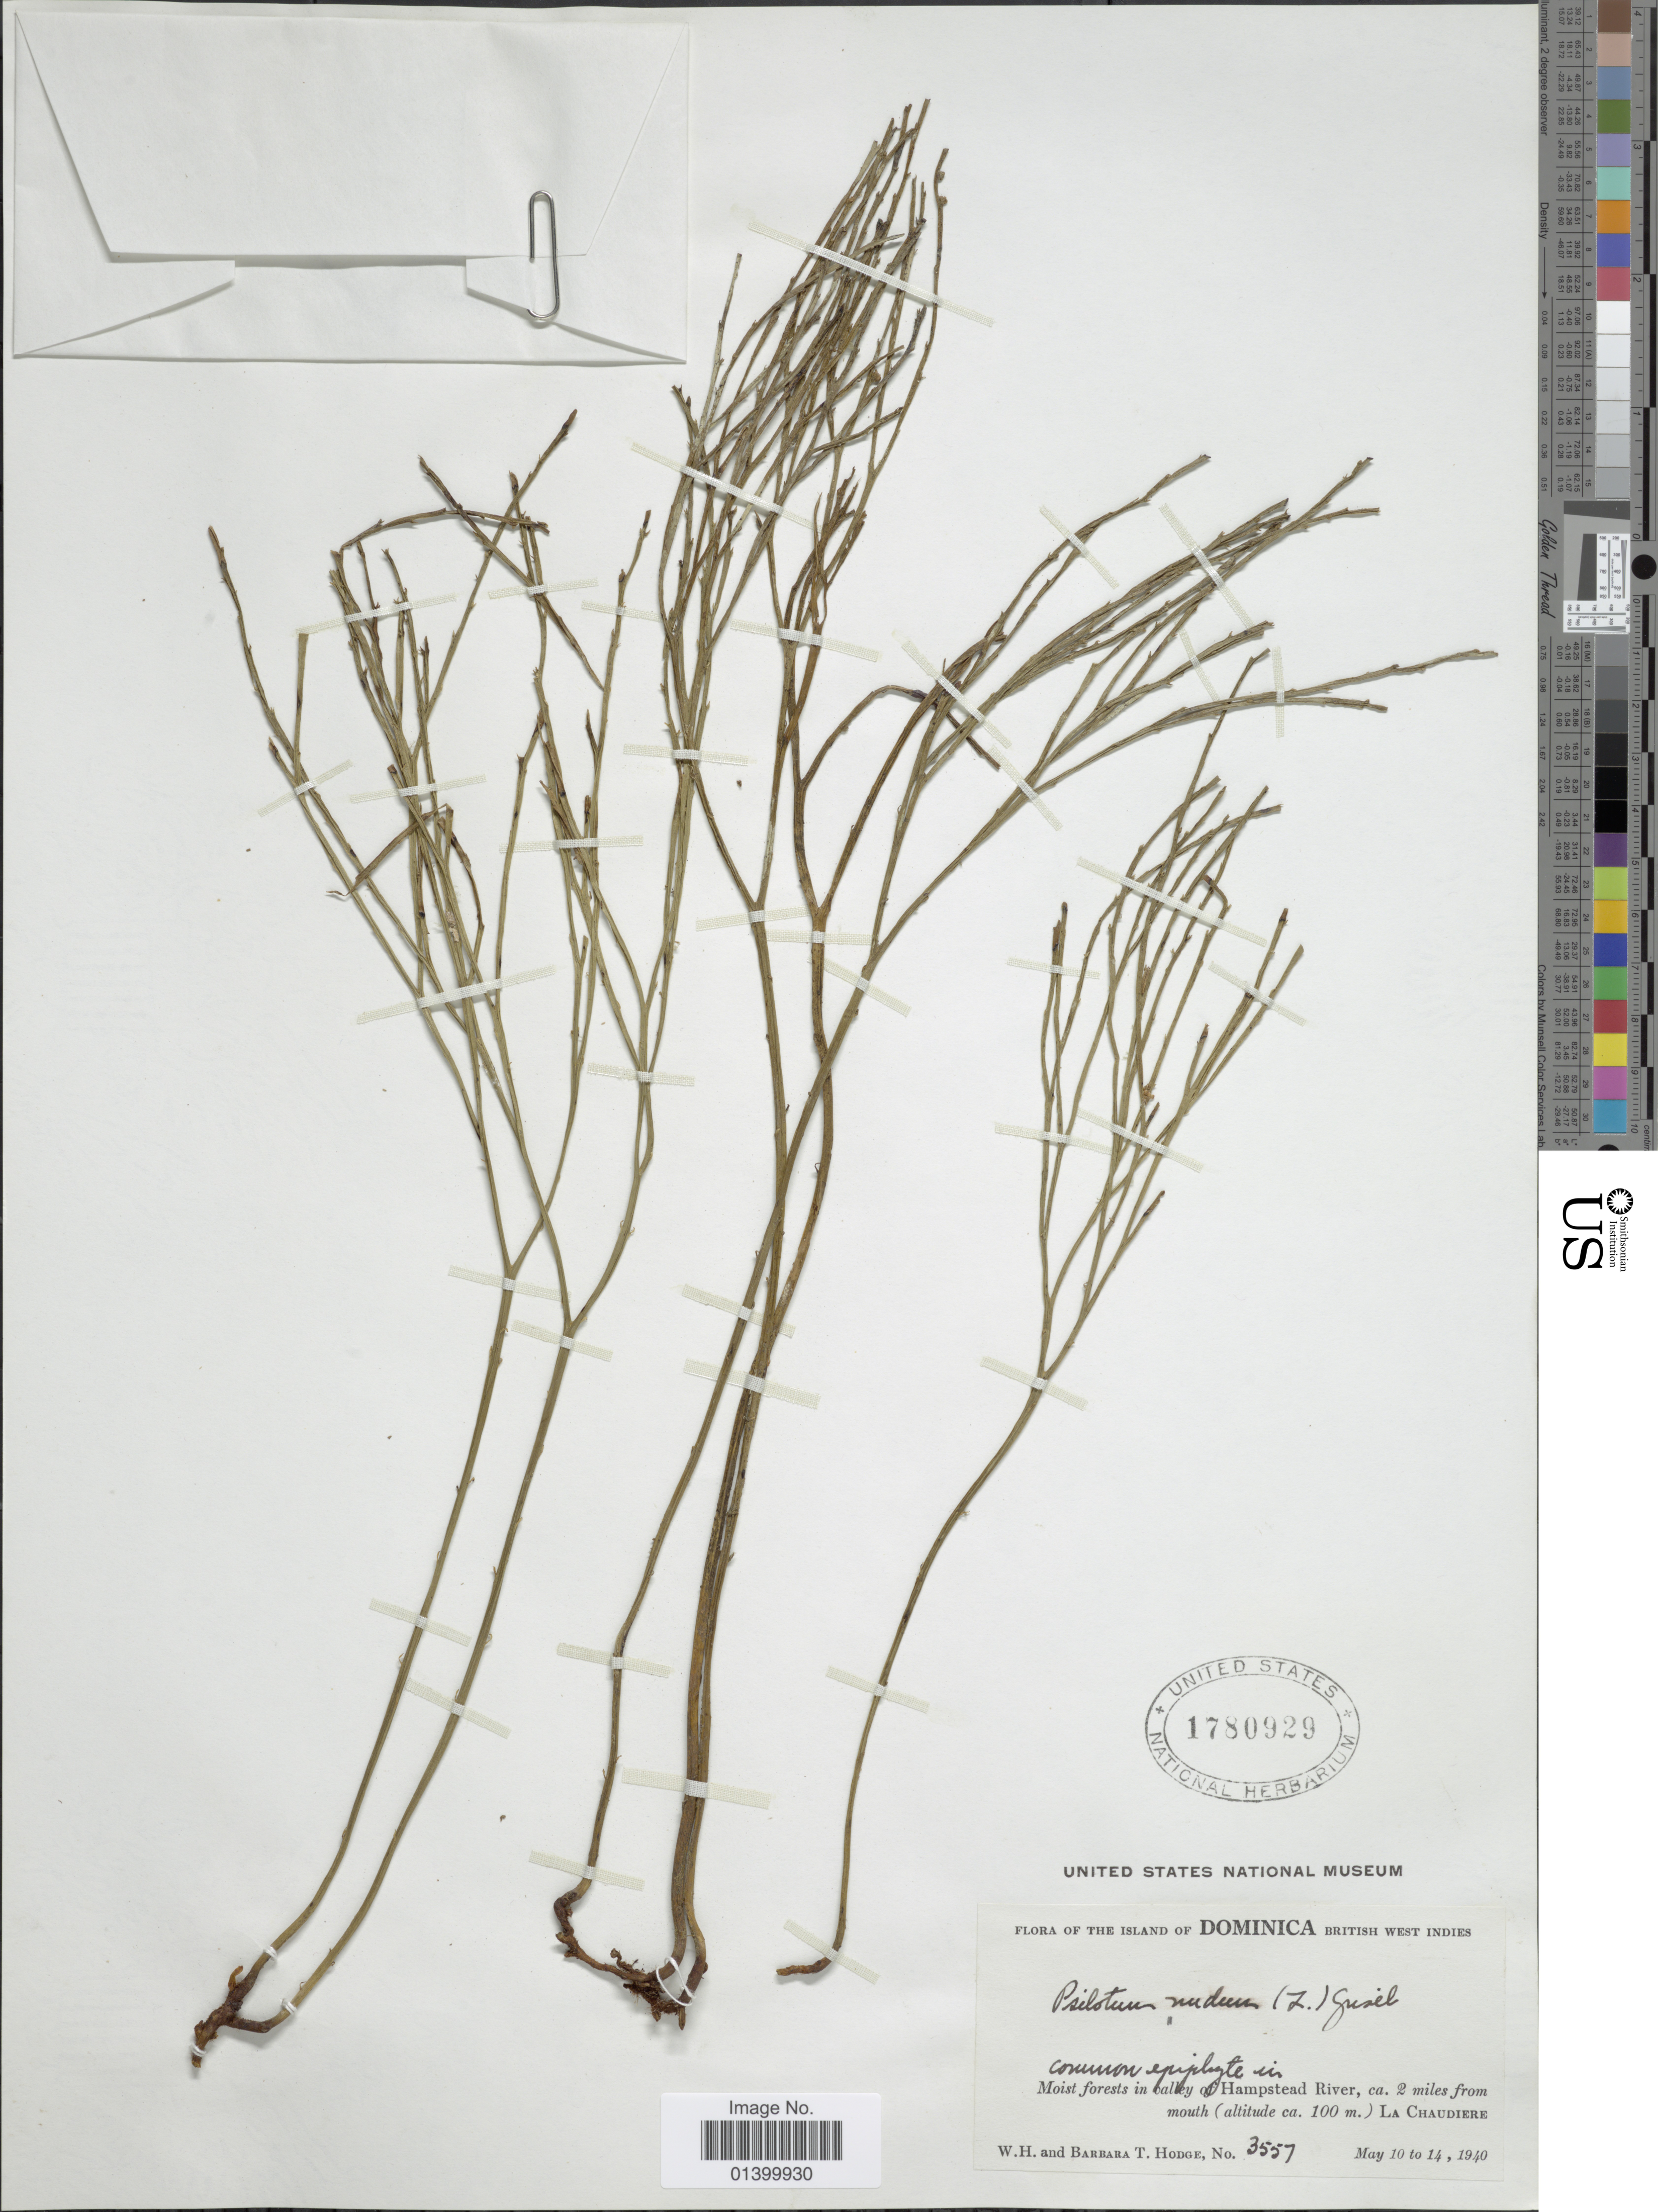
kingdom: Plantae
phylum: Tracheophyta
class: Polypodiopsida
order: Psilotales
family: Psilotaceae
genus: Psilotum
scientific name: Psilotum nudum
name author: (L.) P. Beauv.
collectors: W. Hodge & B. Hodge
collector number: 3557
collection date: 1940-05-10/1940-05-14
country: Dominica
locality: Island of Dominica British West Indies. Moist forests valley of Hampstead River, ca. 2 miles from mouth La Chaudiere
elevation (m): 100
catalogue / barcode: US 1780929